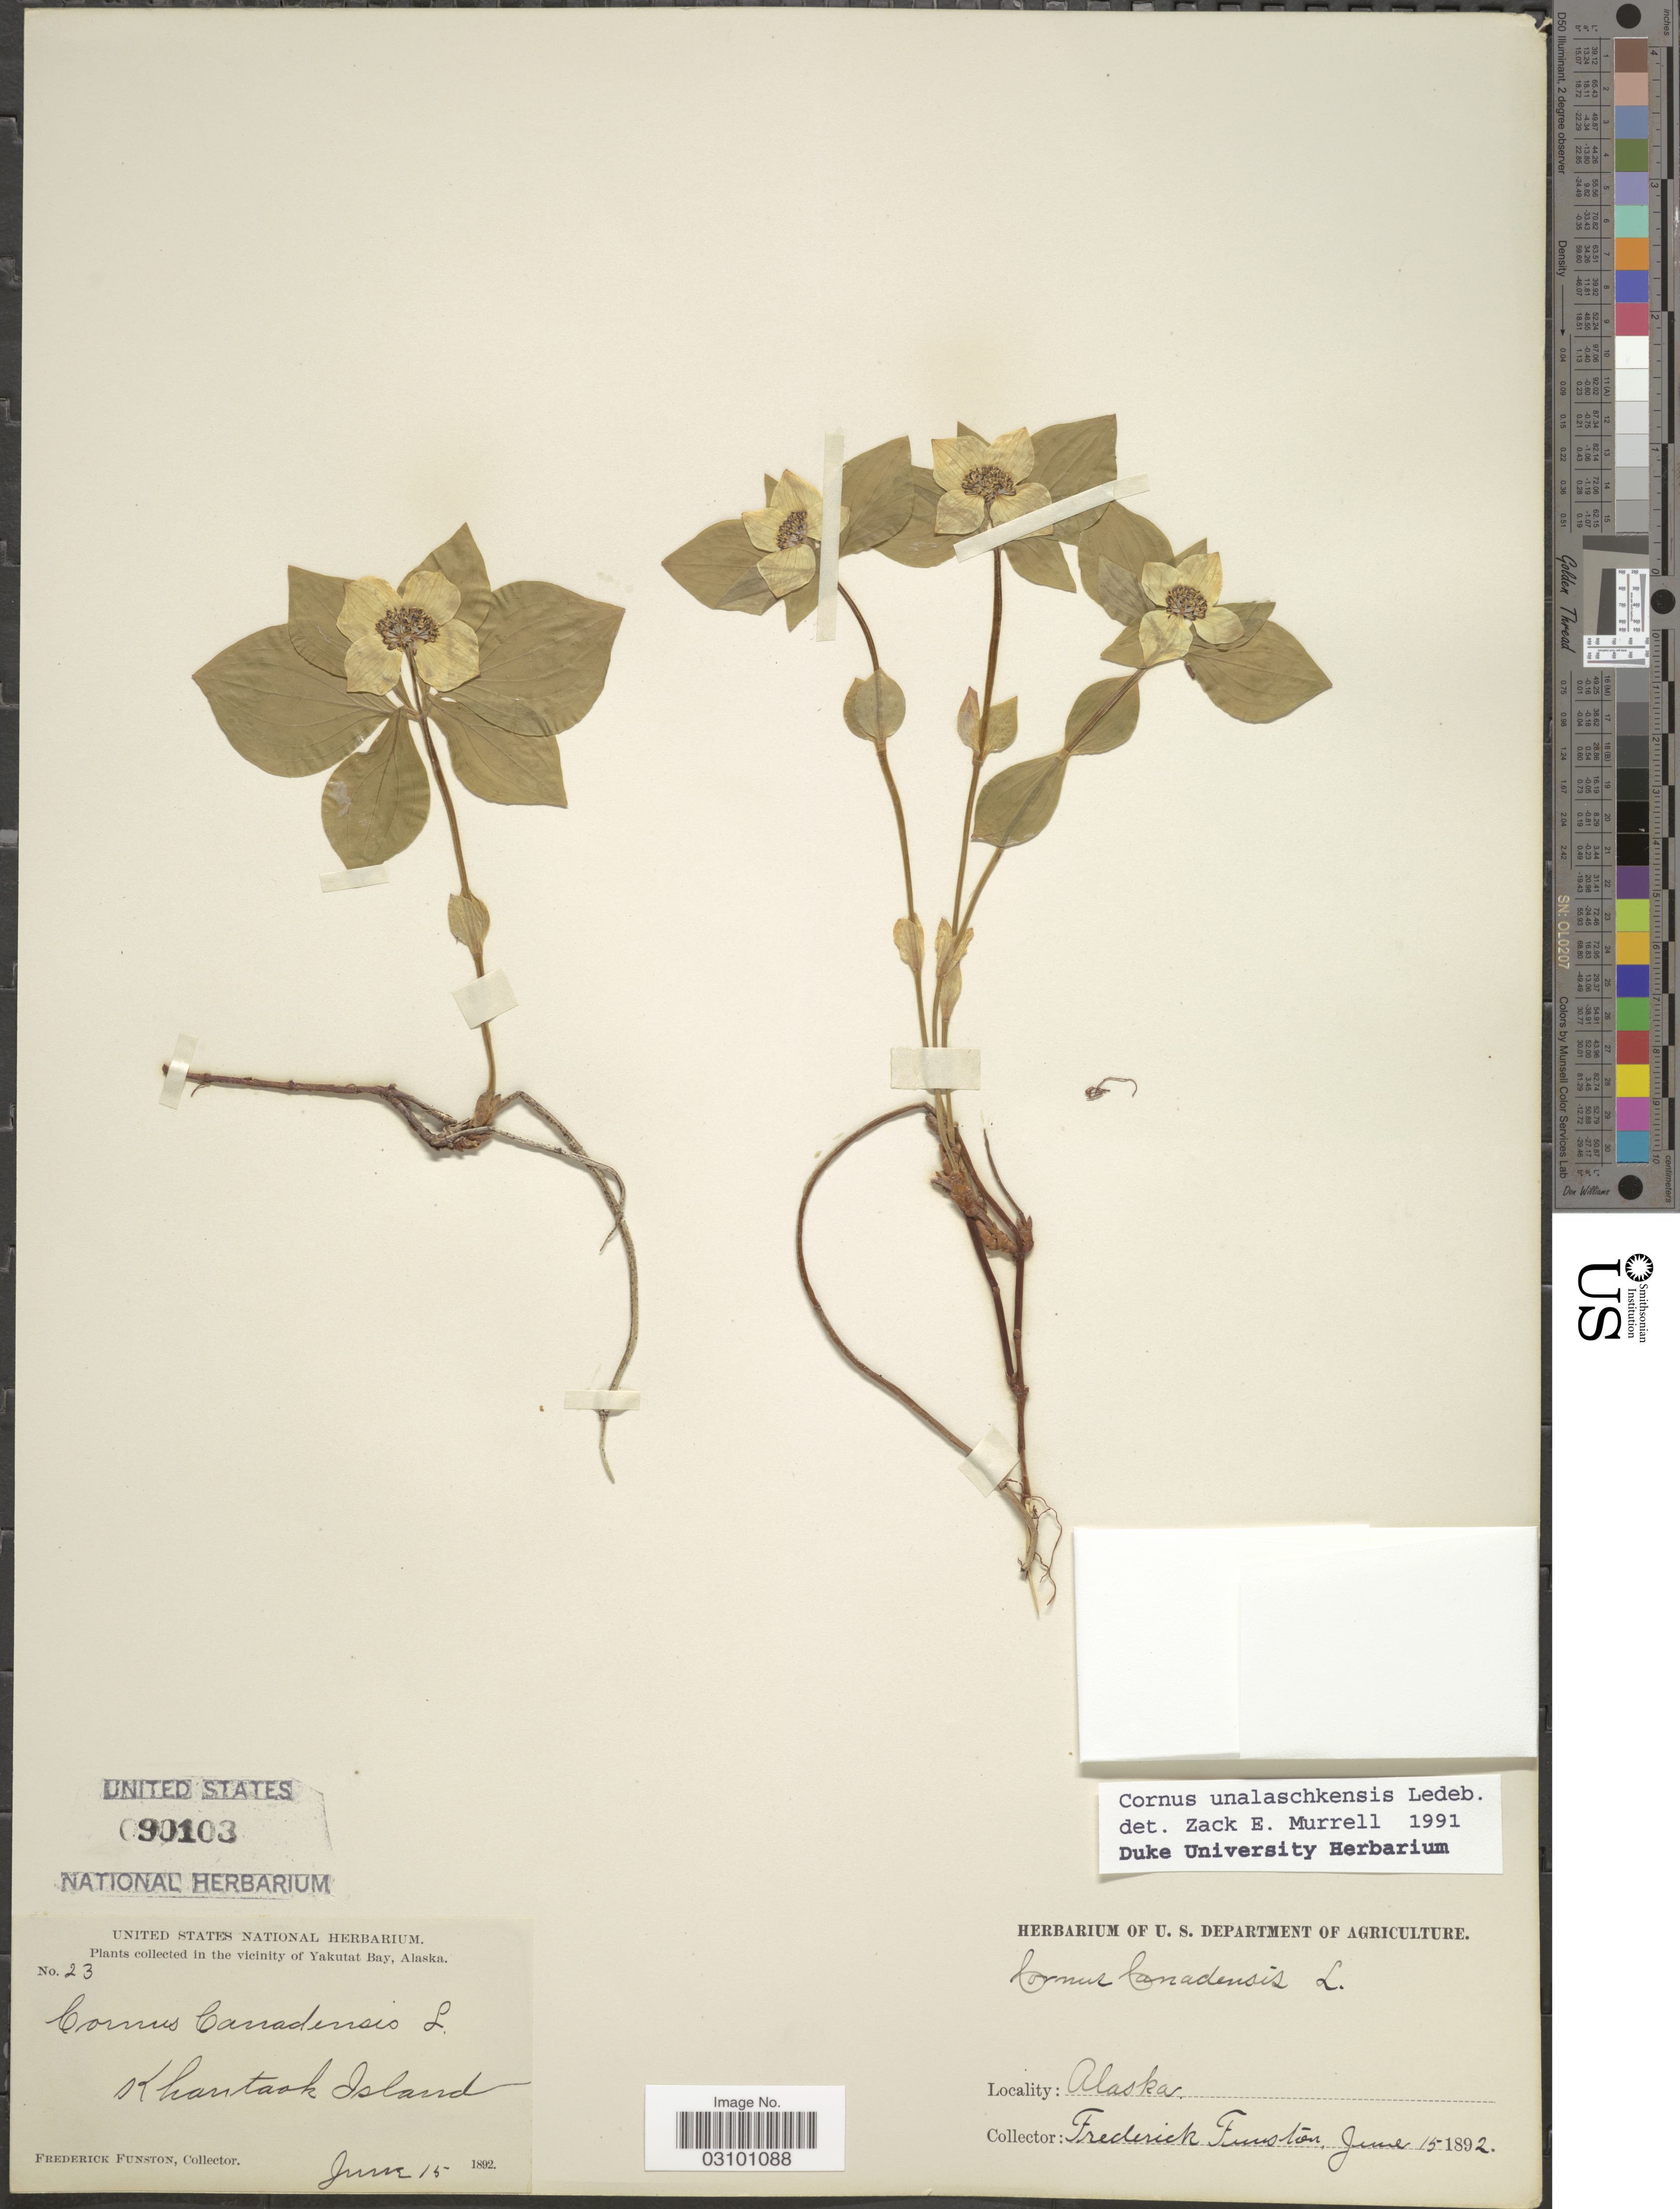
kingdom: Plantae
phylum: Tracheophyta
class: Magnoliopsida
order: Cornales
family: Cornaceae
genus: Cornus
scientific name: Cornus unalaschkensis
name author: Ledeb.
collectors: F. Funston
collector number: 23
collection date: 1892-06-15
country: United States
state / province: Alaska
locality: In the vicinity of Yakutat Bay. Khantaak Island.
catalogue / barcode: US 90103